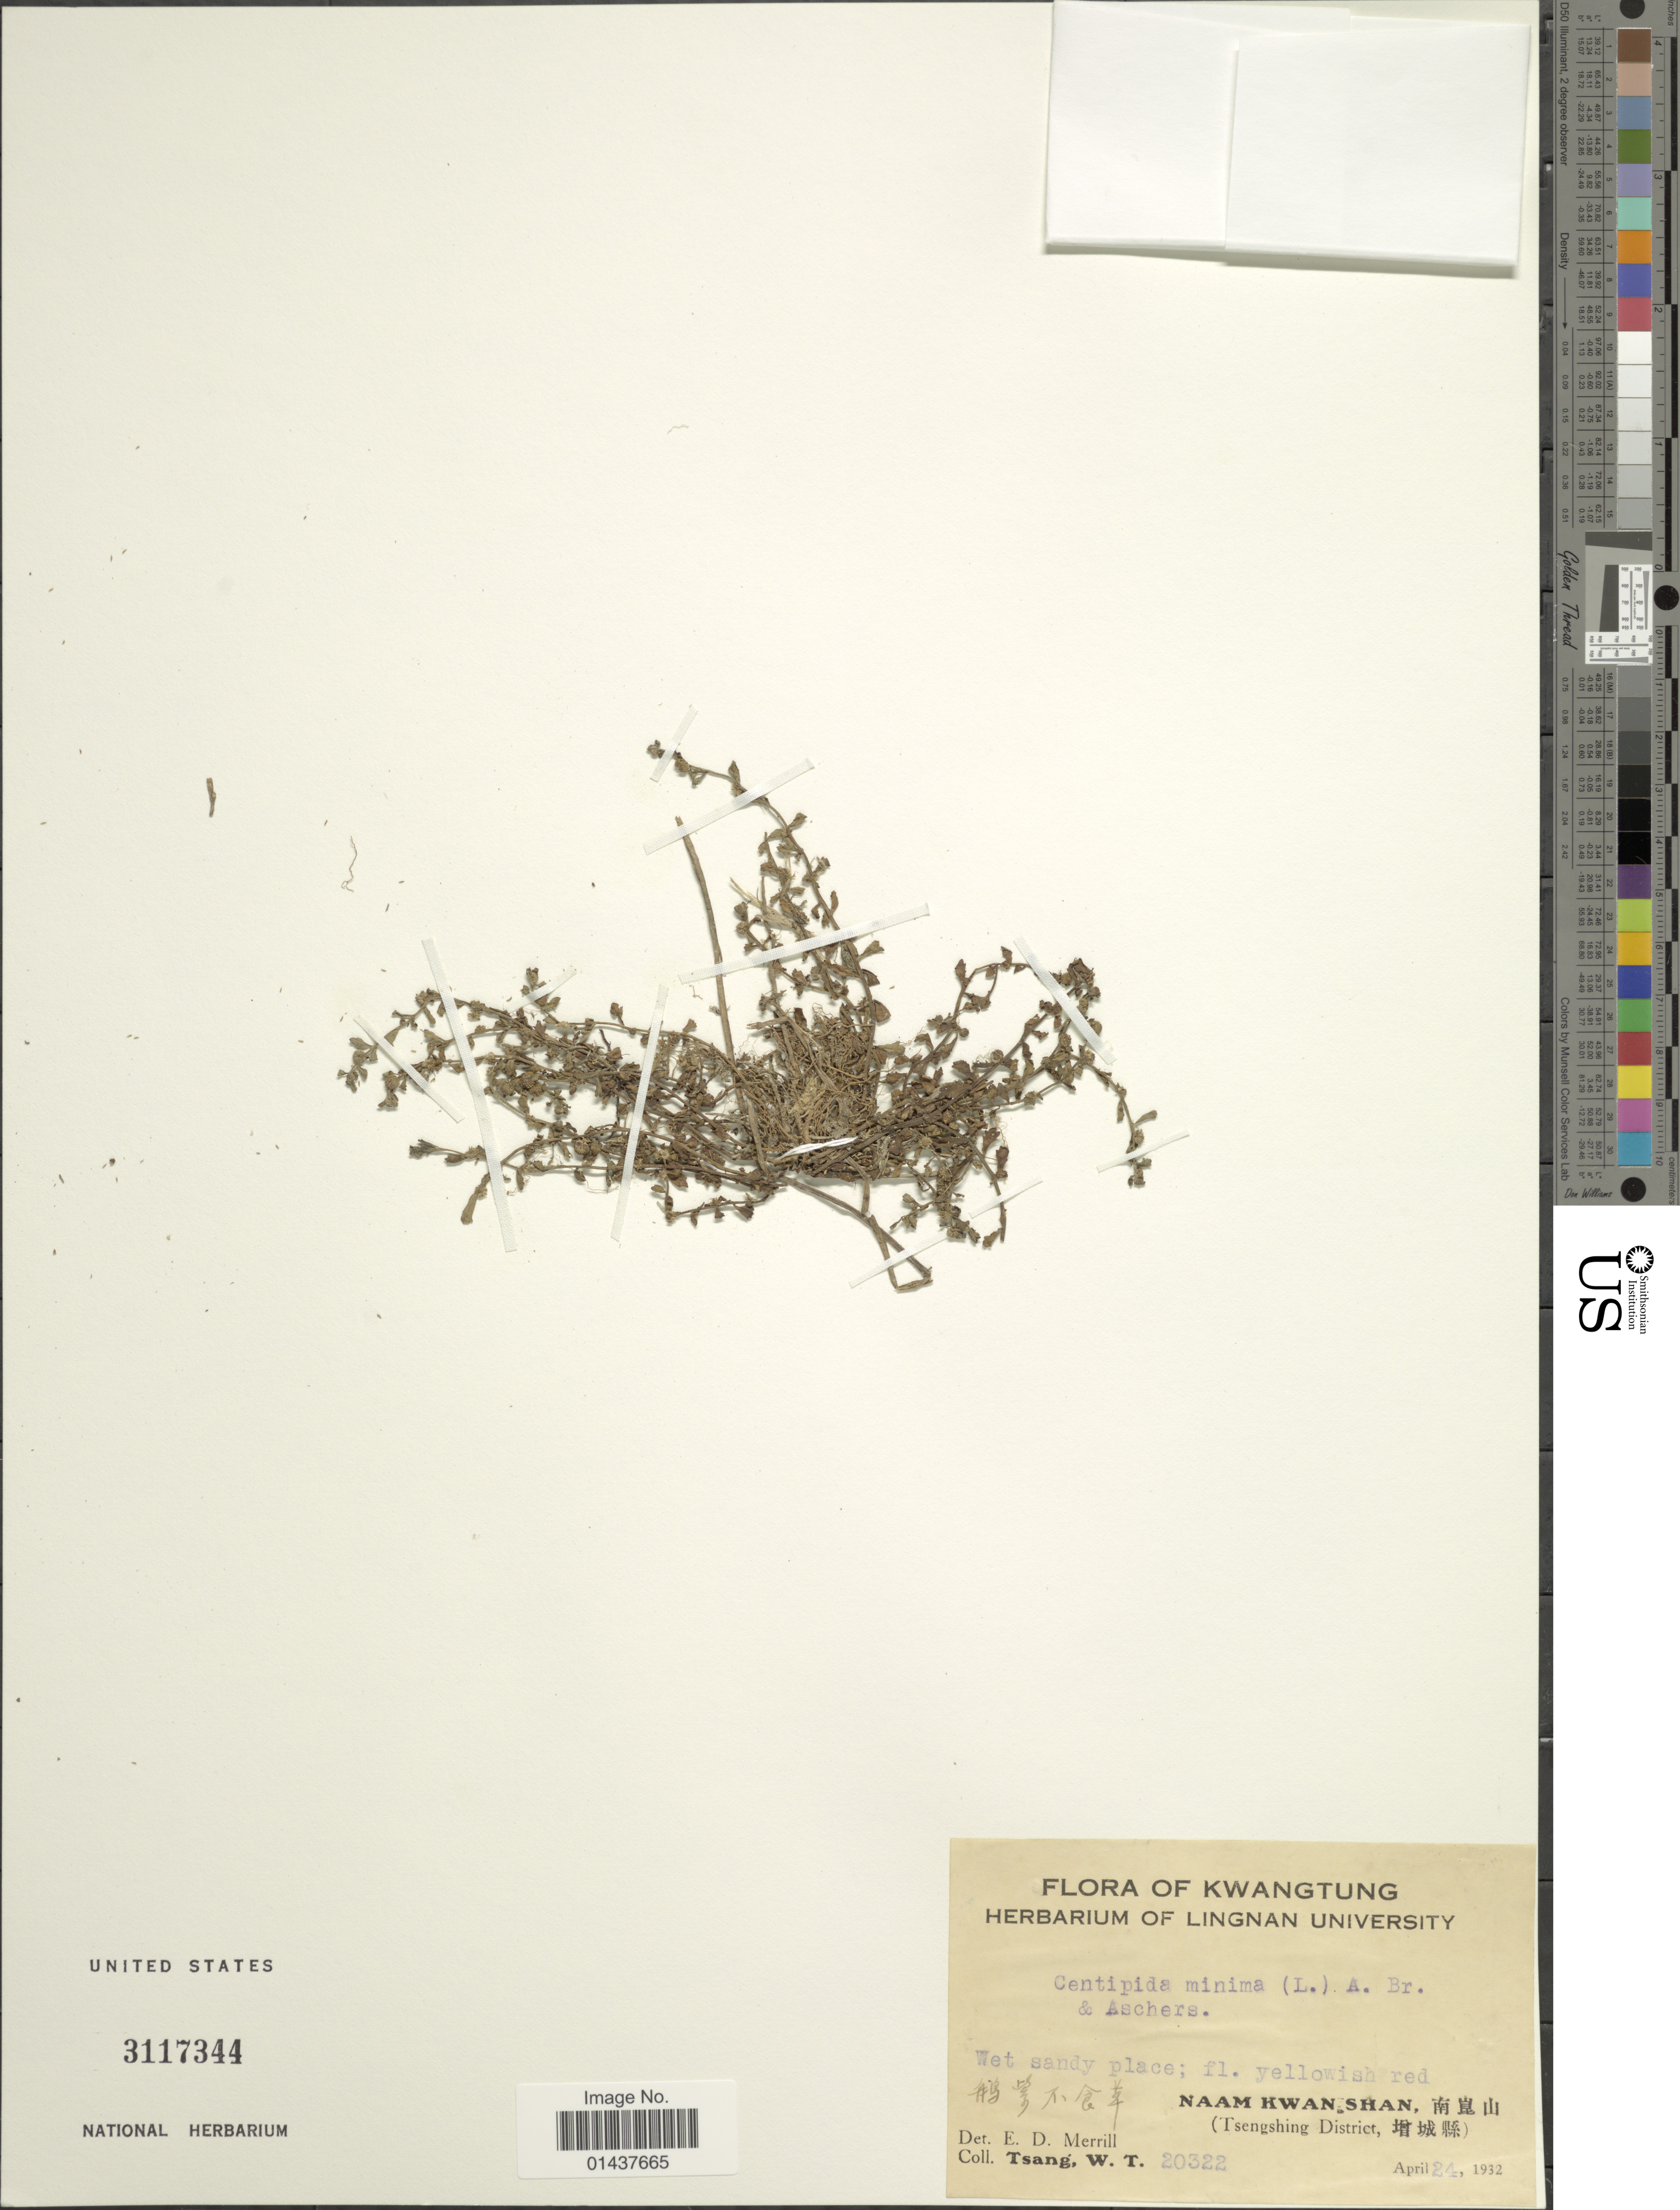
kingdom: Plantae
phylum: Tracheophyta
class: Magnoliopsida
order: Asterales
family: Asteraceae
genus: Centipeda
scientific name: Centipeda minima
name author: (L.) A. Braun & Asch.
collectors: W. T. Tsang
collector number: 20322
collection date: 1932-04-24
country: China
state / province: Guangdong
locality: Kwatung,Naam Kwan Shan (Tsengshing District,)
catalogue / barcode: US 3117344